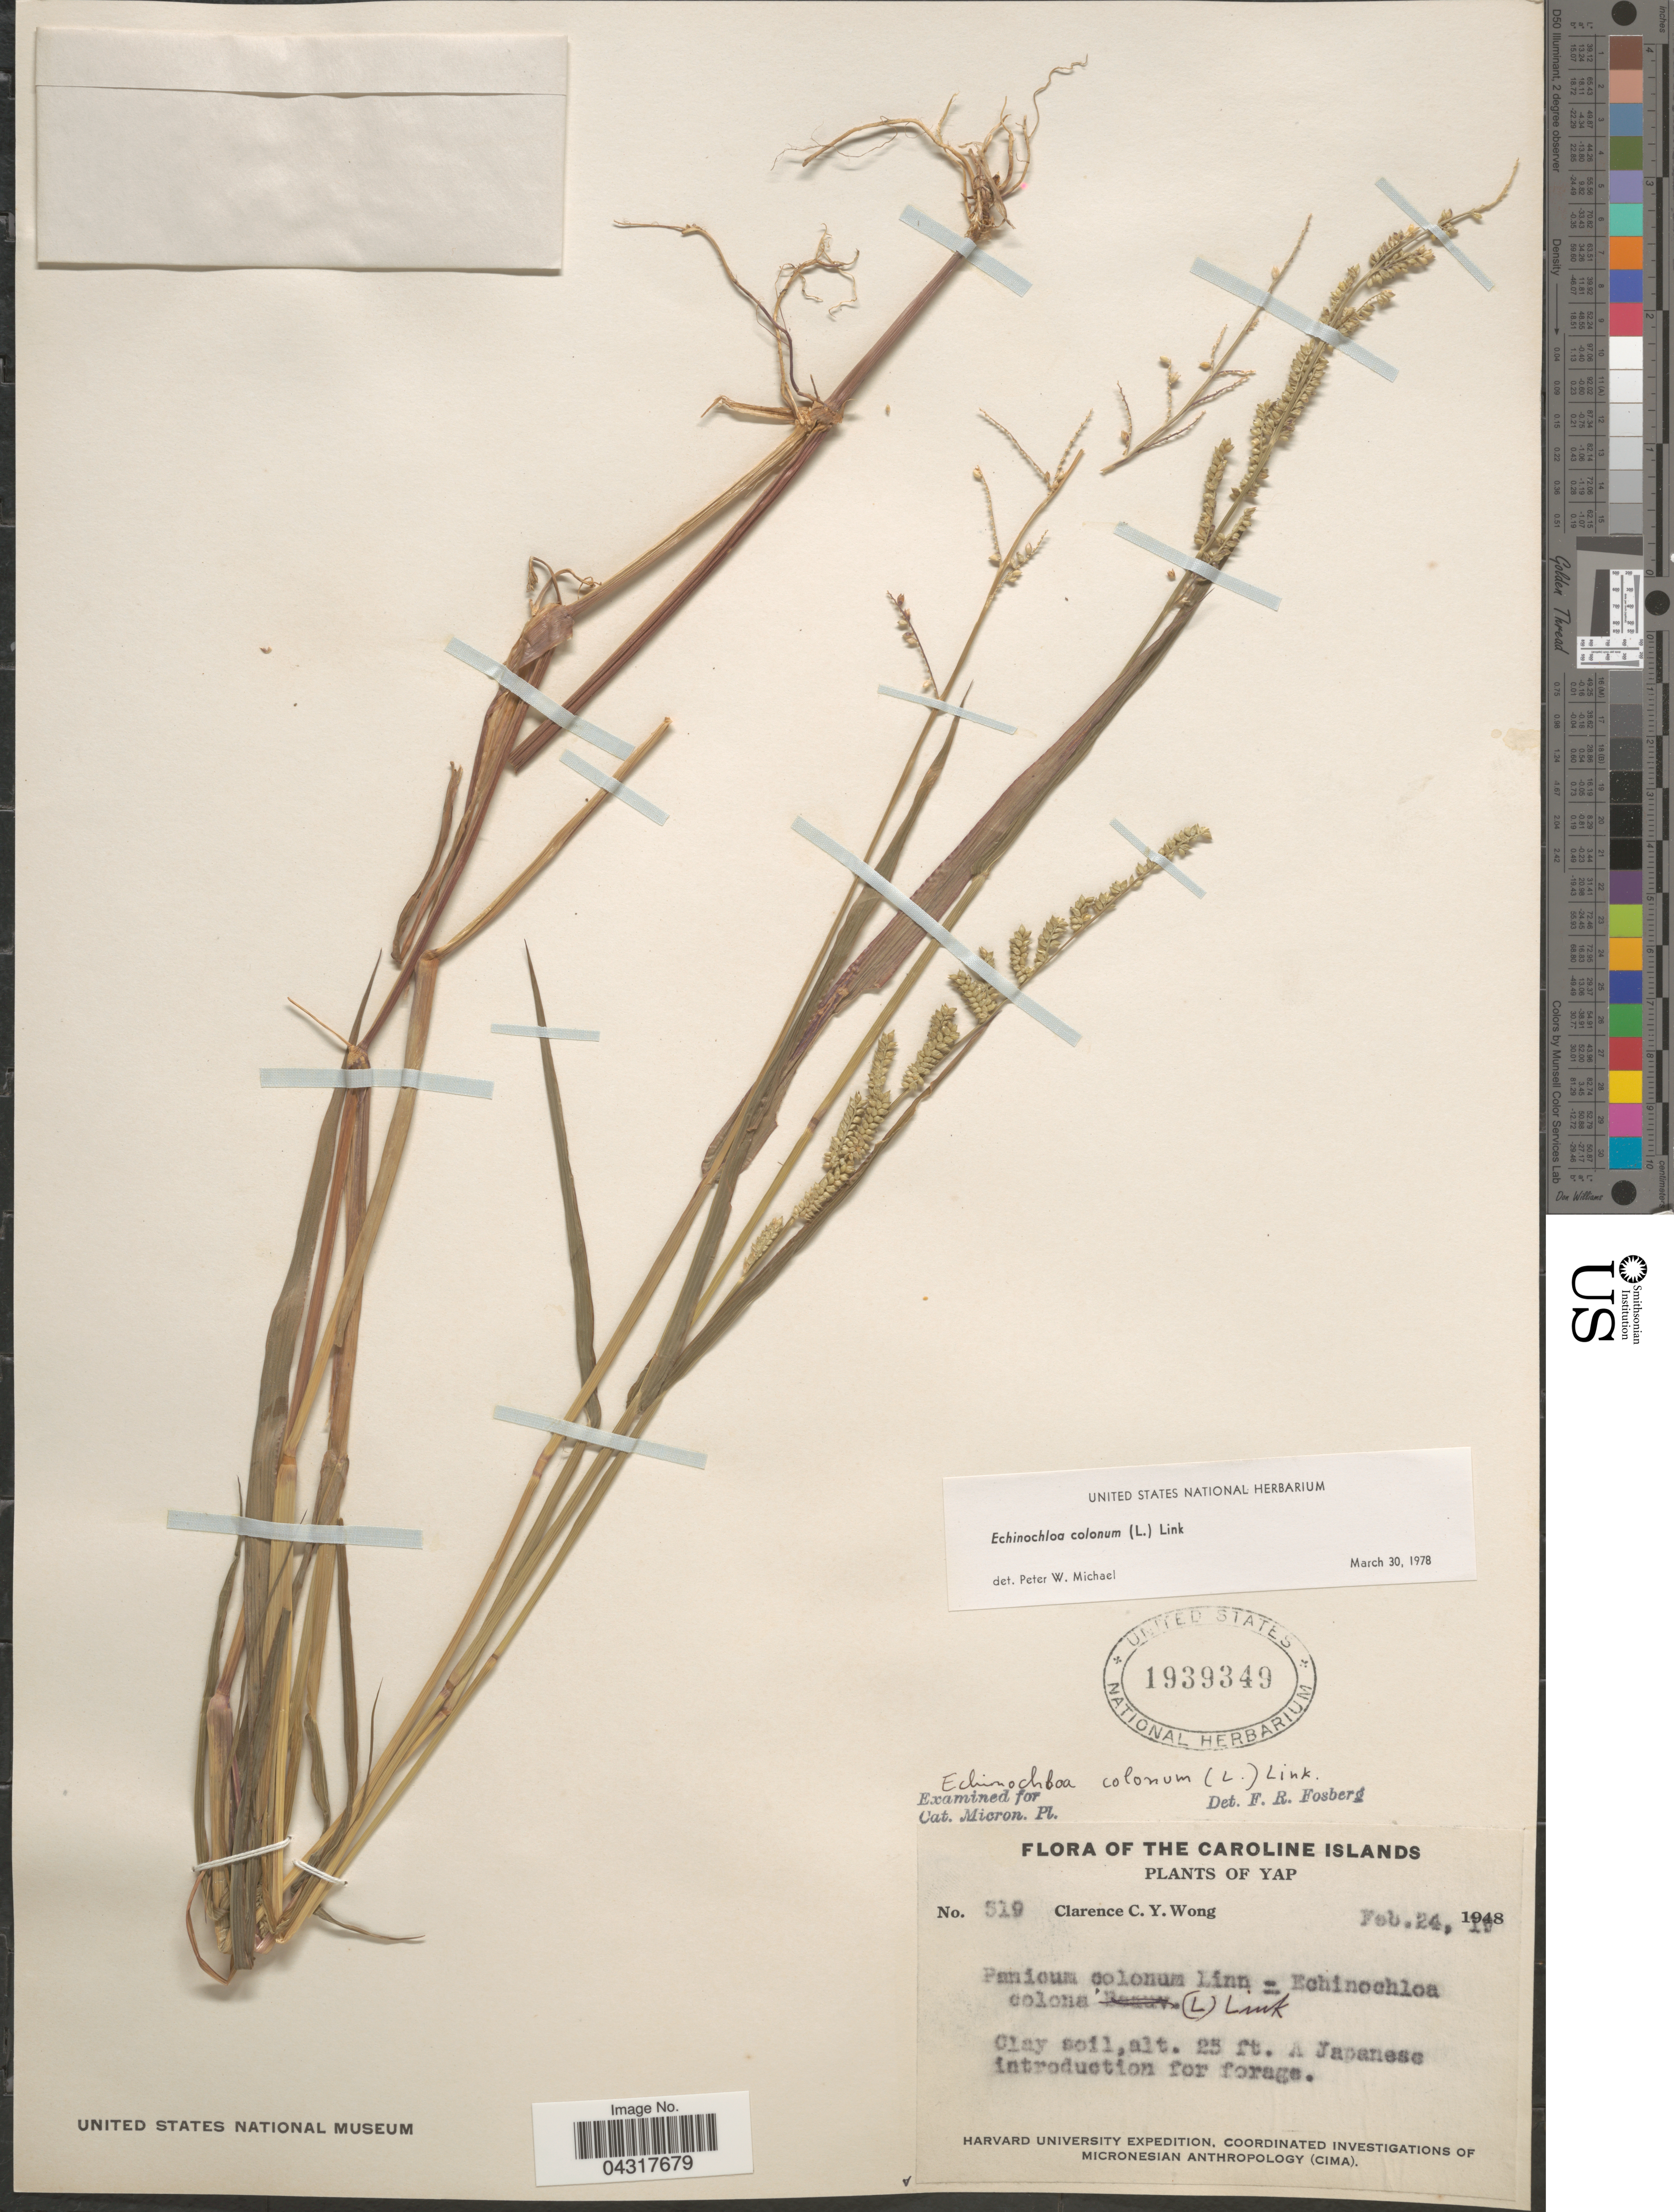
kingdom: Plantae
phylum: Tracheophyta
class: Liliopsida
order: Poales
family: Poaceae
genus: Echinochloa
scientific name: Echinochloa colona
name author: (L.) Link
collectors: C. Y. C. Wong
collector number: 519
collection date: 1949-02-24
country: Micronesia, Federated States of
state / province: Yap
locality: Caroline Islands. Harvard University Expedition, Coordinated Investigations of Micronesian Anthropology (Cima).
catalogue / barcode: US 1939349